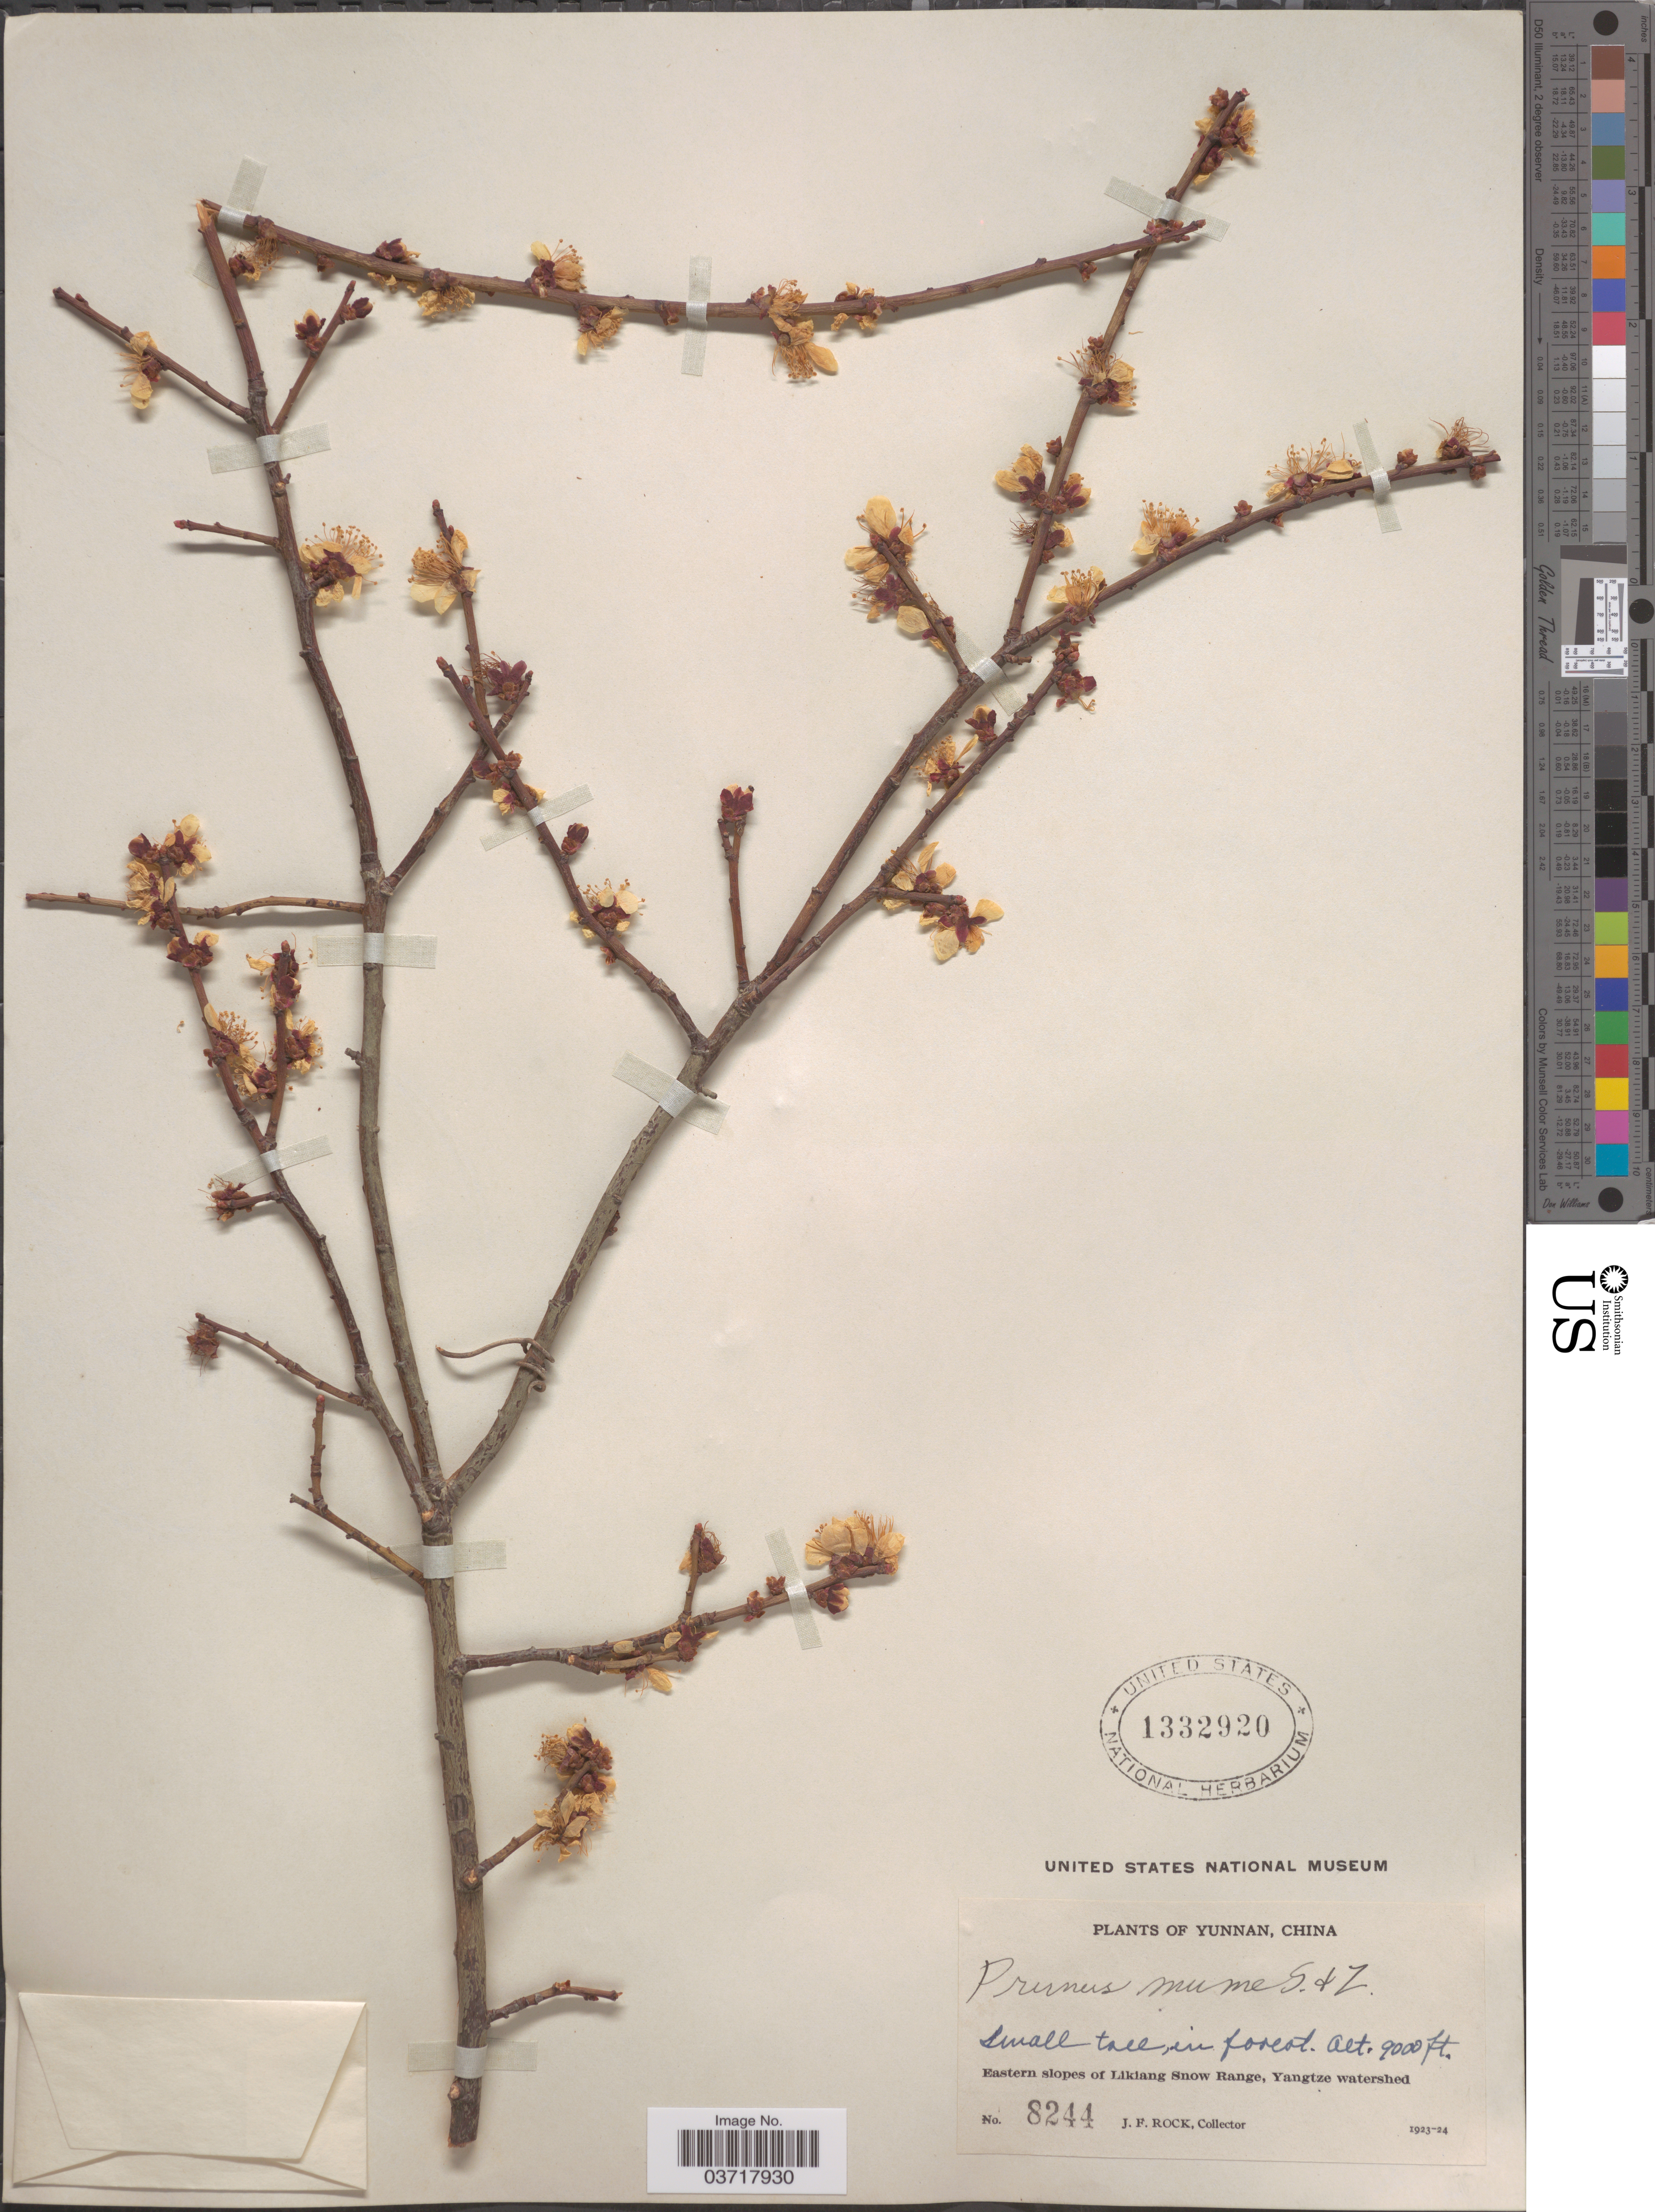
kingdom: Plantae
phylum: Tracheophyta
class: Magnoliopsida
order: Rosales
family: Rosaceae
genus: Prunus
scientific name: Prunus mume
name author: (Siebold) Siebold & Zucc.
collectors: J. Rock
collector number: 8244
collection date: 1923/1924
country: China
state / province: Yunnan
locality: Eastern slopes of Likiang Snow Range, Yangtze watershed.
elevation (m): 2743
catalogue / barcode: US 1332920